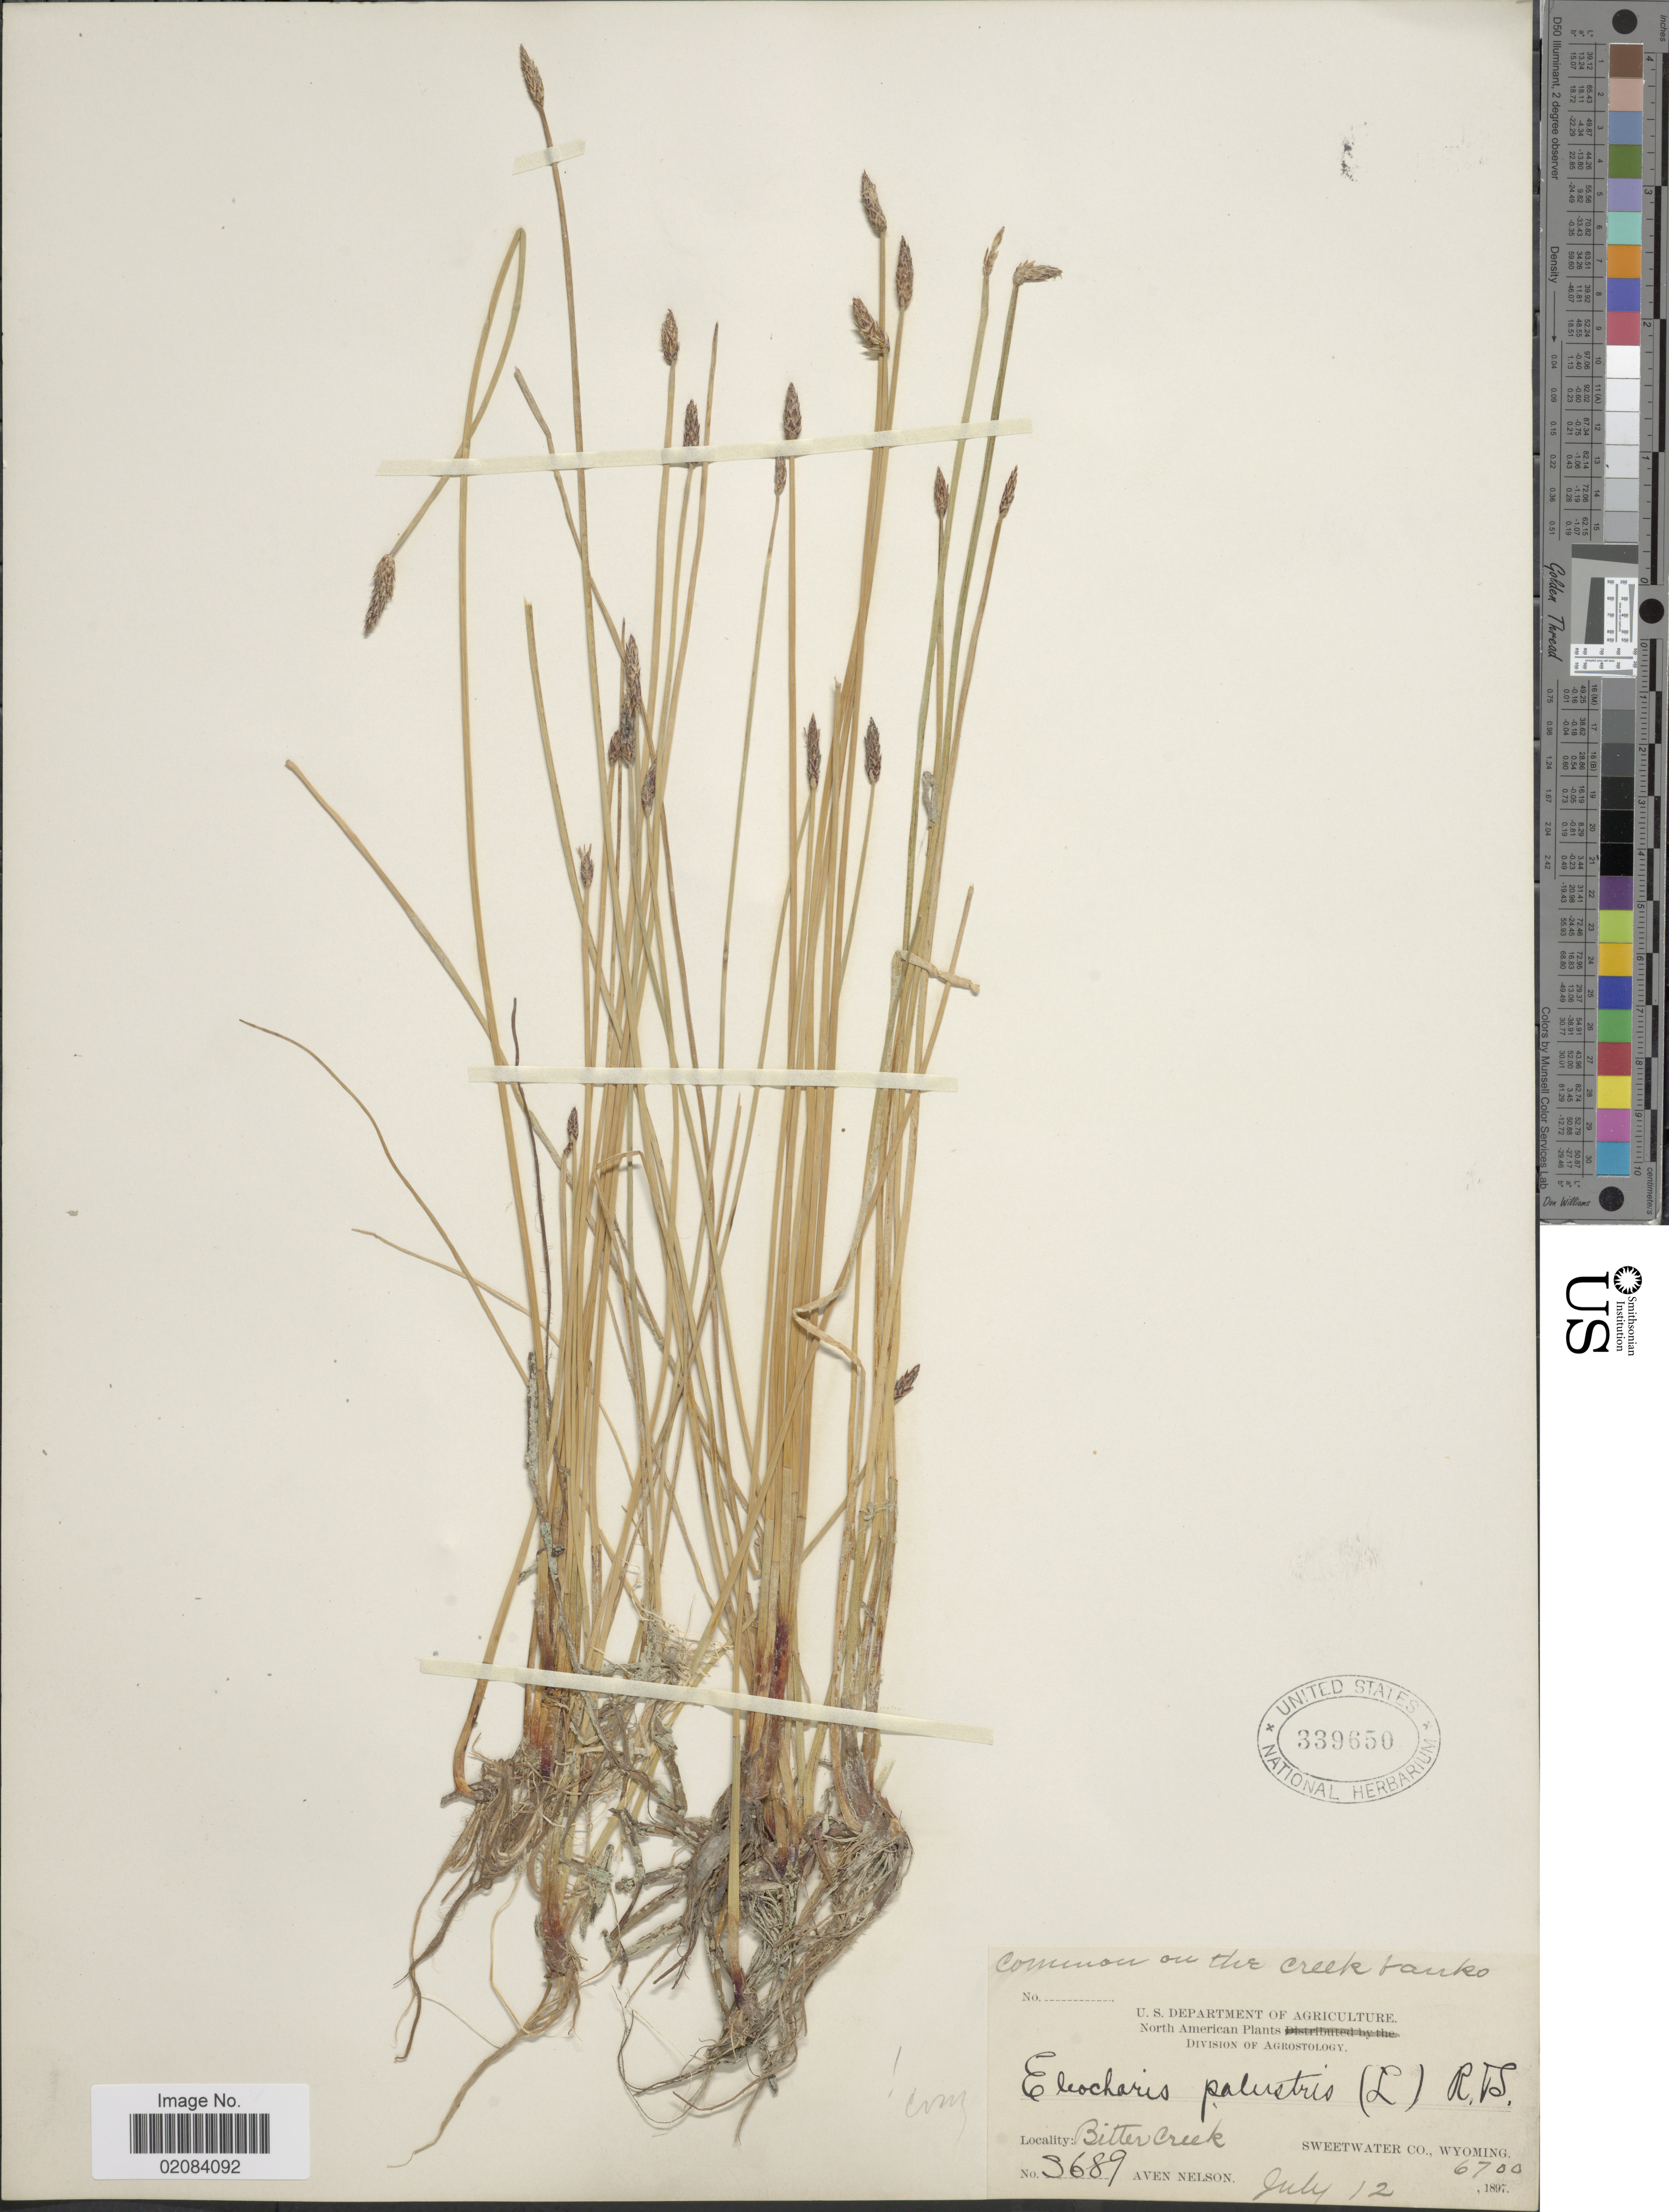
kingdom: Plantae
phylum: Tracheophyta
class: Liliopsida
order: Poales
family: Cyperaceae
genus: Eleocharis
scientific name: Eleocharis palustris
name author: (L.) Roem. & Schult.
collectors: A. Nelson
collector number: S689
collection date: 1897-07-12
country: United States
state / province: Wyoming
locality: Bitter Creek, Sweetwater Co.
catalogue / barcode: US 339650